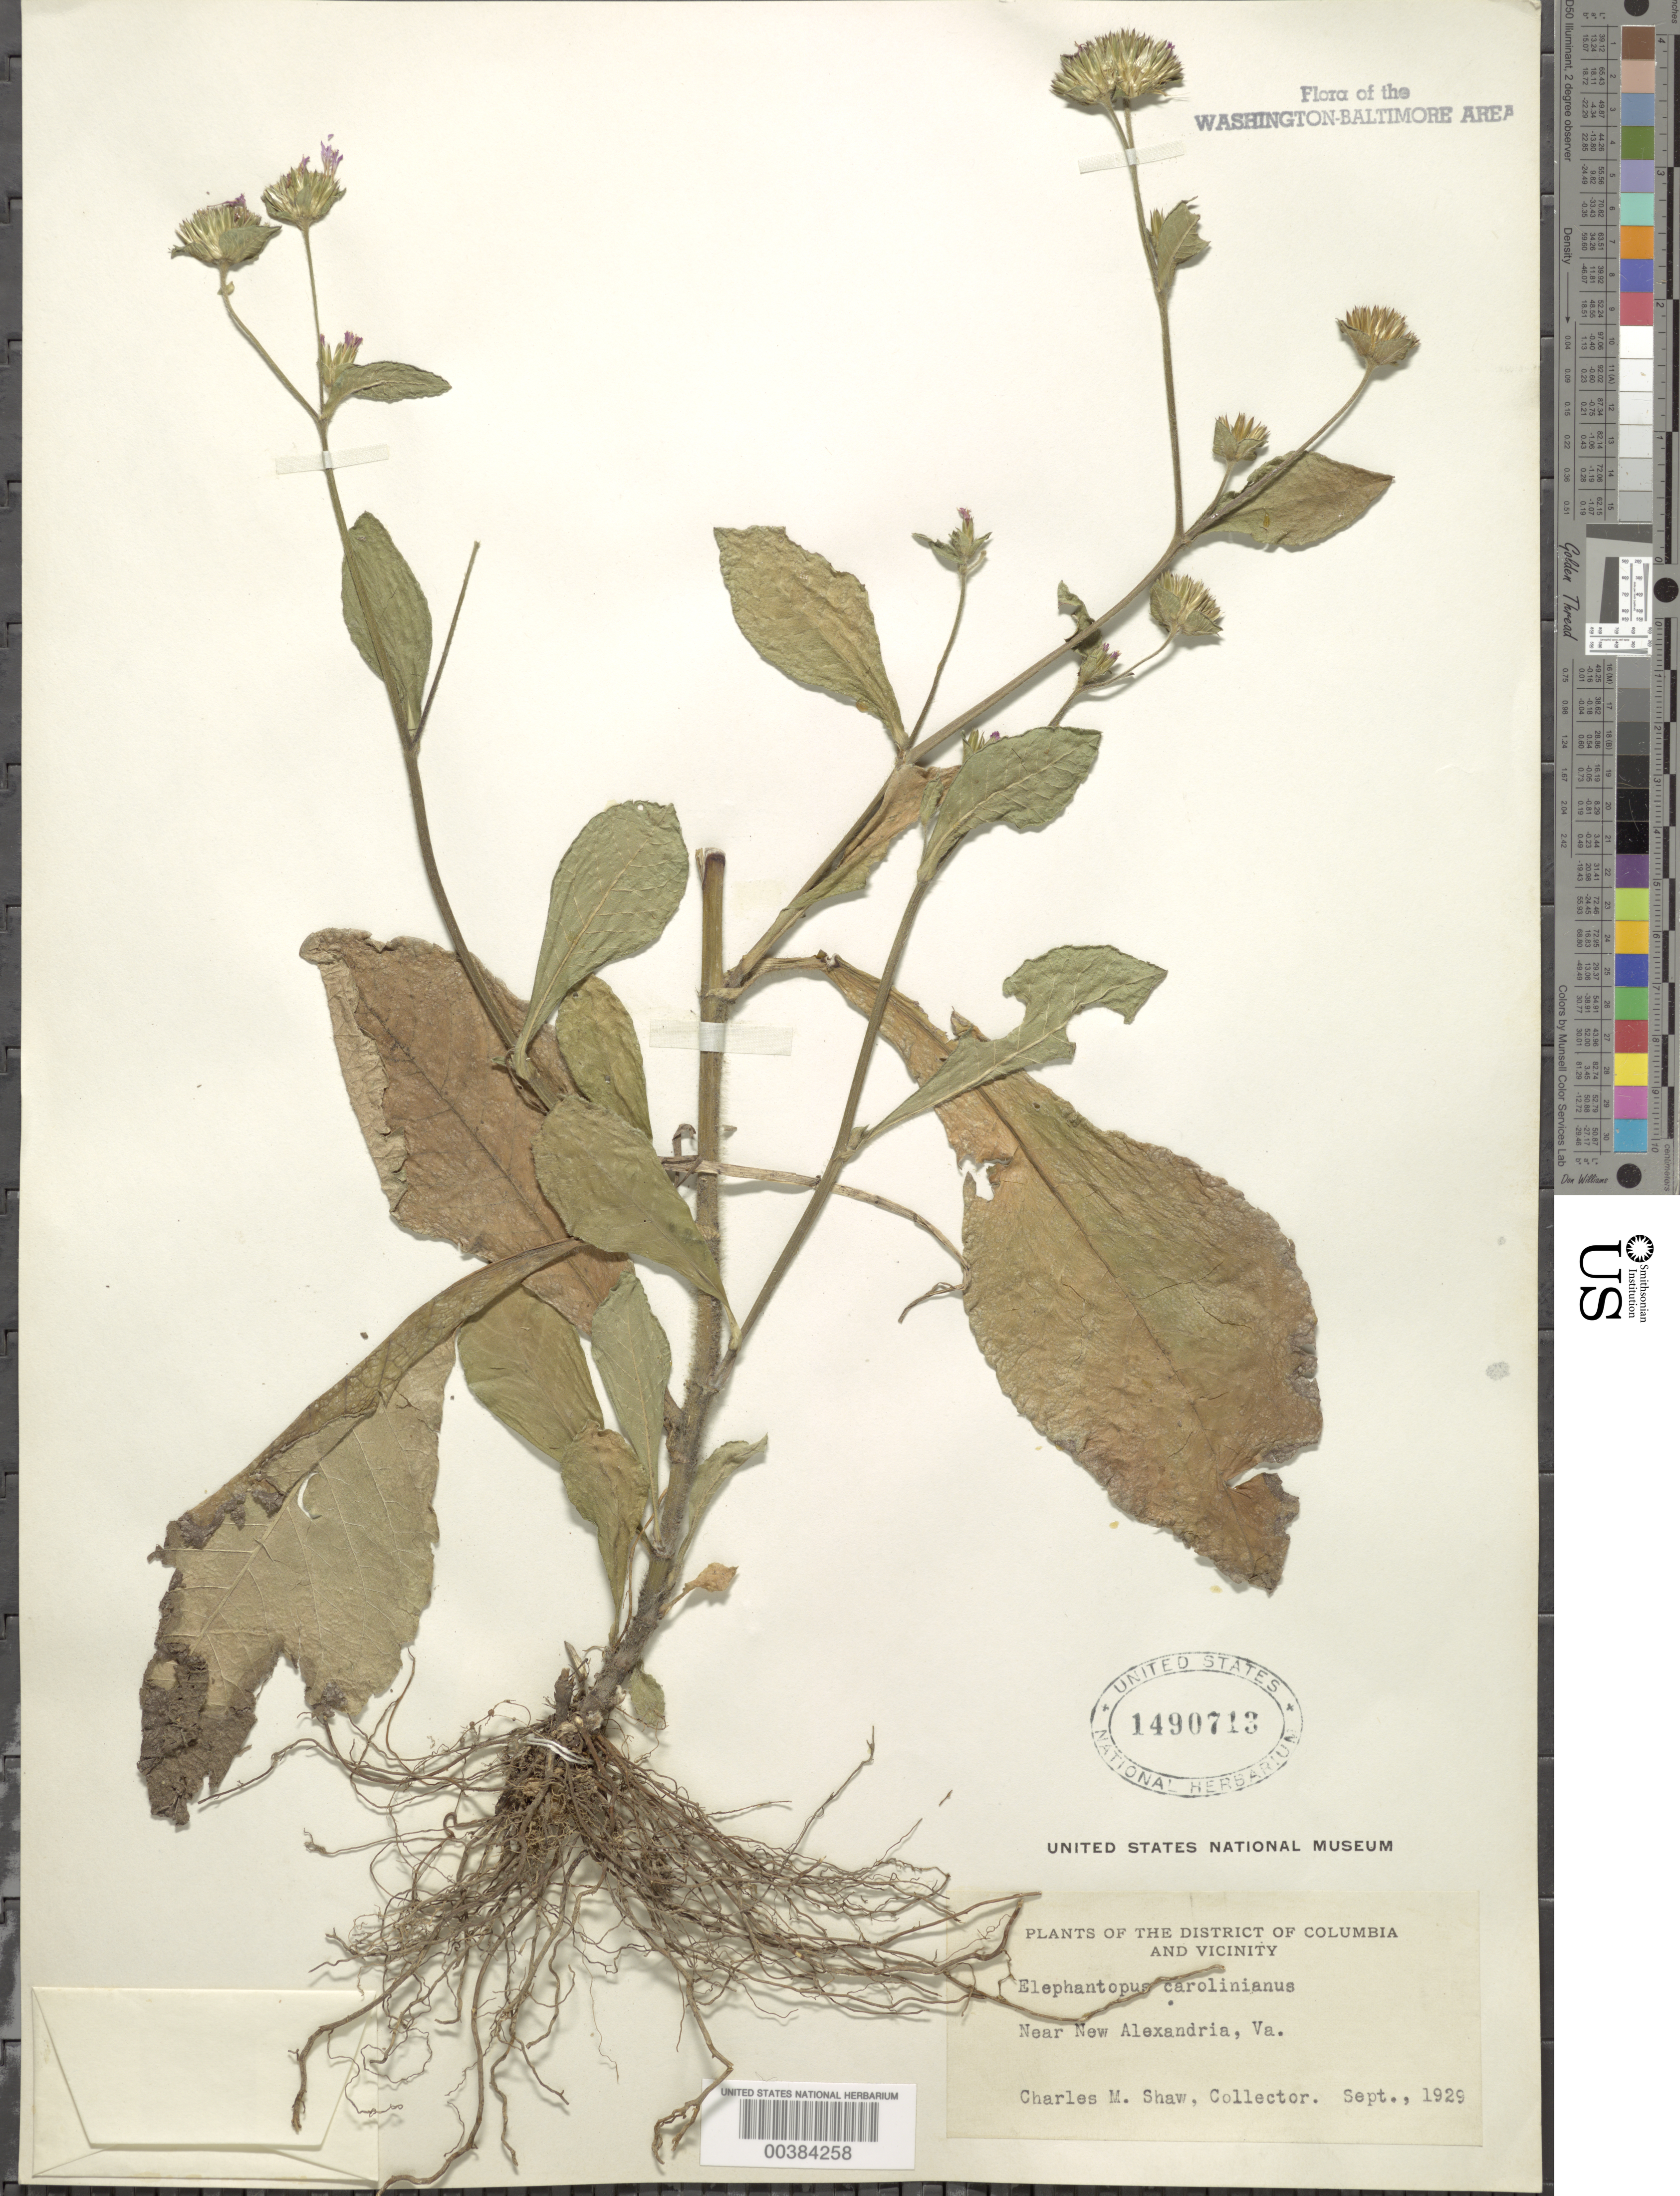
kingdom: Plantae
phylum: Tracheophyta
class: Magnoliopsida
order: Asterales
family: Asteraceae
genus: Elephantopus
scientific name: Elephantopus carolinianus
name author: Raeusch.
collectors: C. M. Shaw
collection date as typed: Sep 1929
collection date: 1929-09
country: United States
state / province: Virginia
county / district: Fairfax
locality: New Alexandria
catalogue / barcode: US 1490713